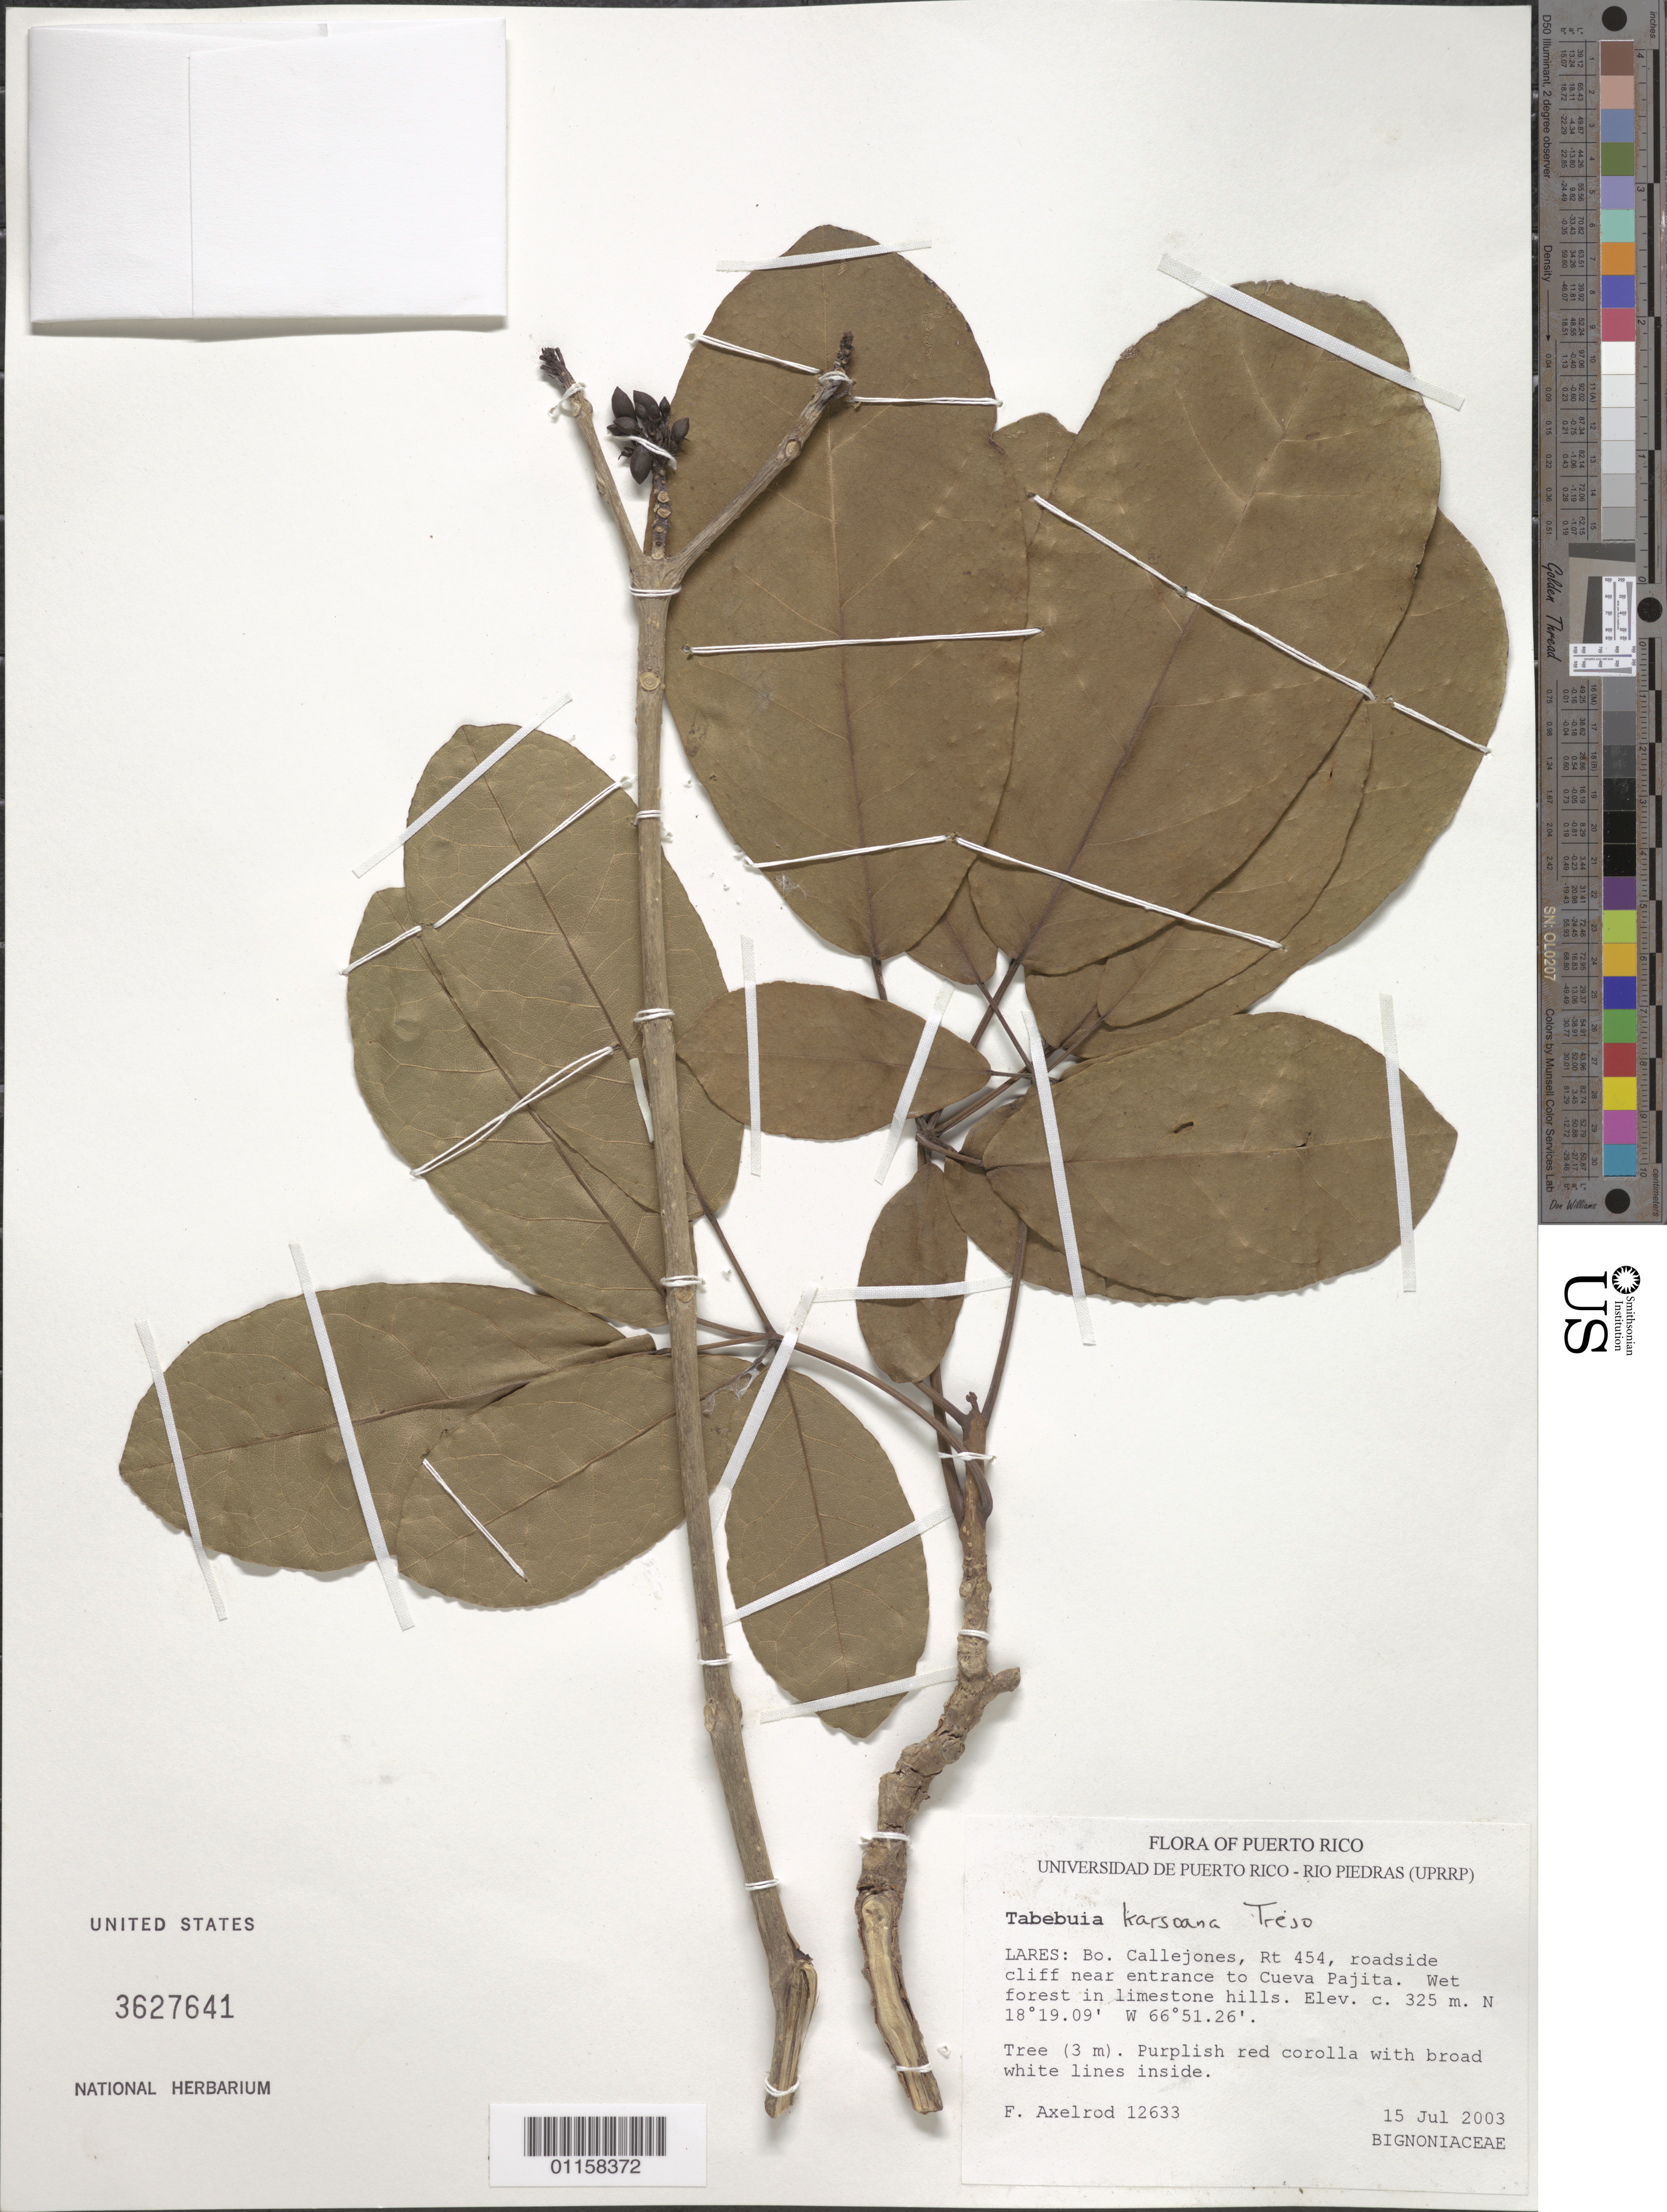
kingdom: Plantae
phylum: Tracheophyta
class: Magnoliopsida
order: Lamiales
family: Bignoniaceae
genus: Tabebuia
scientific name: Tabebuia karsoana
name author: Trejo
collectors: F. S. Axelrod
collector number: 12633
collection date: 2003-07-15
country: Puerto Rico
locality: Lares. Bo. Callejones, Rt. 454, roadside cliff near entrance to Cueva Pajita.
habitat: Wet forest in limestone hills.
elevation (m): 325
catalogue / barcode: US 3627641